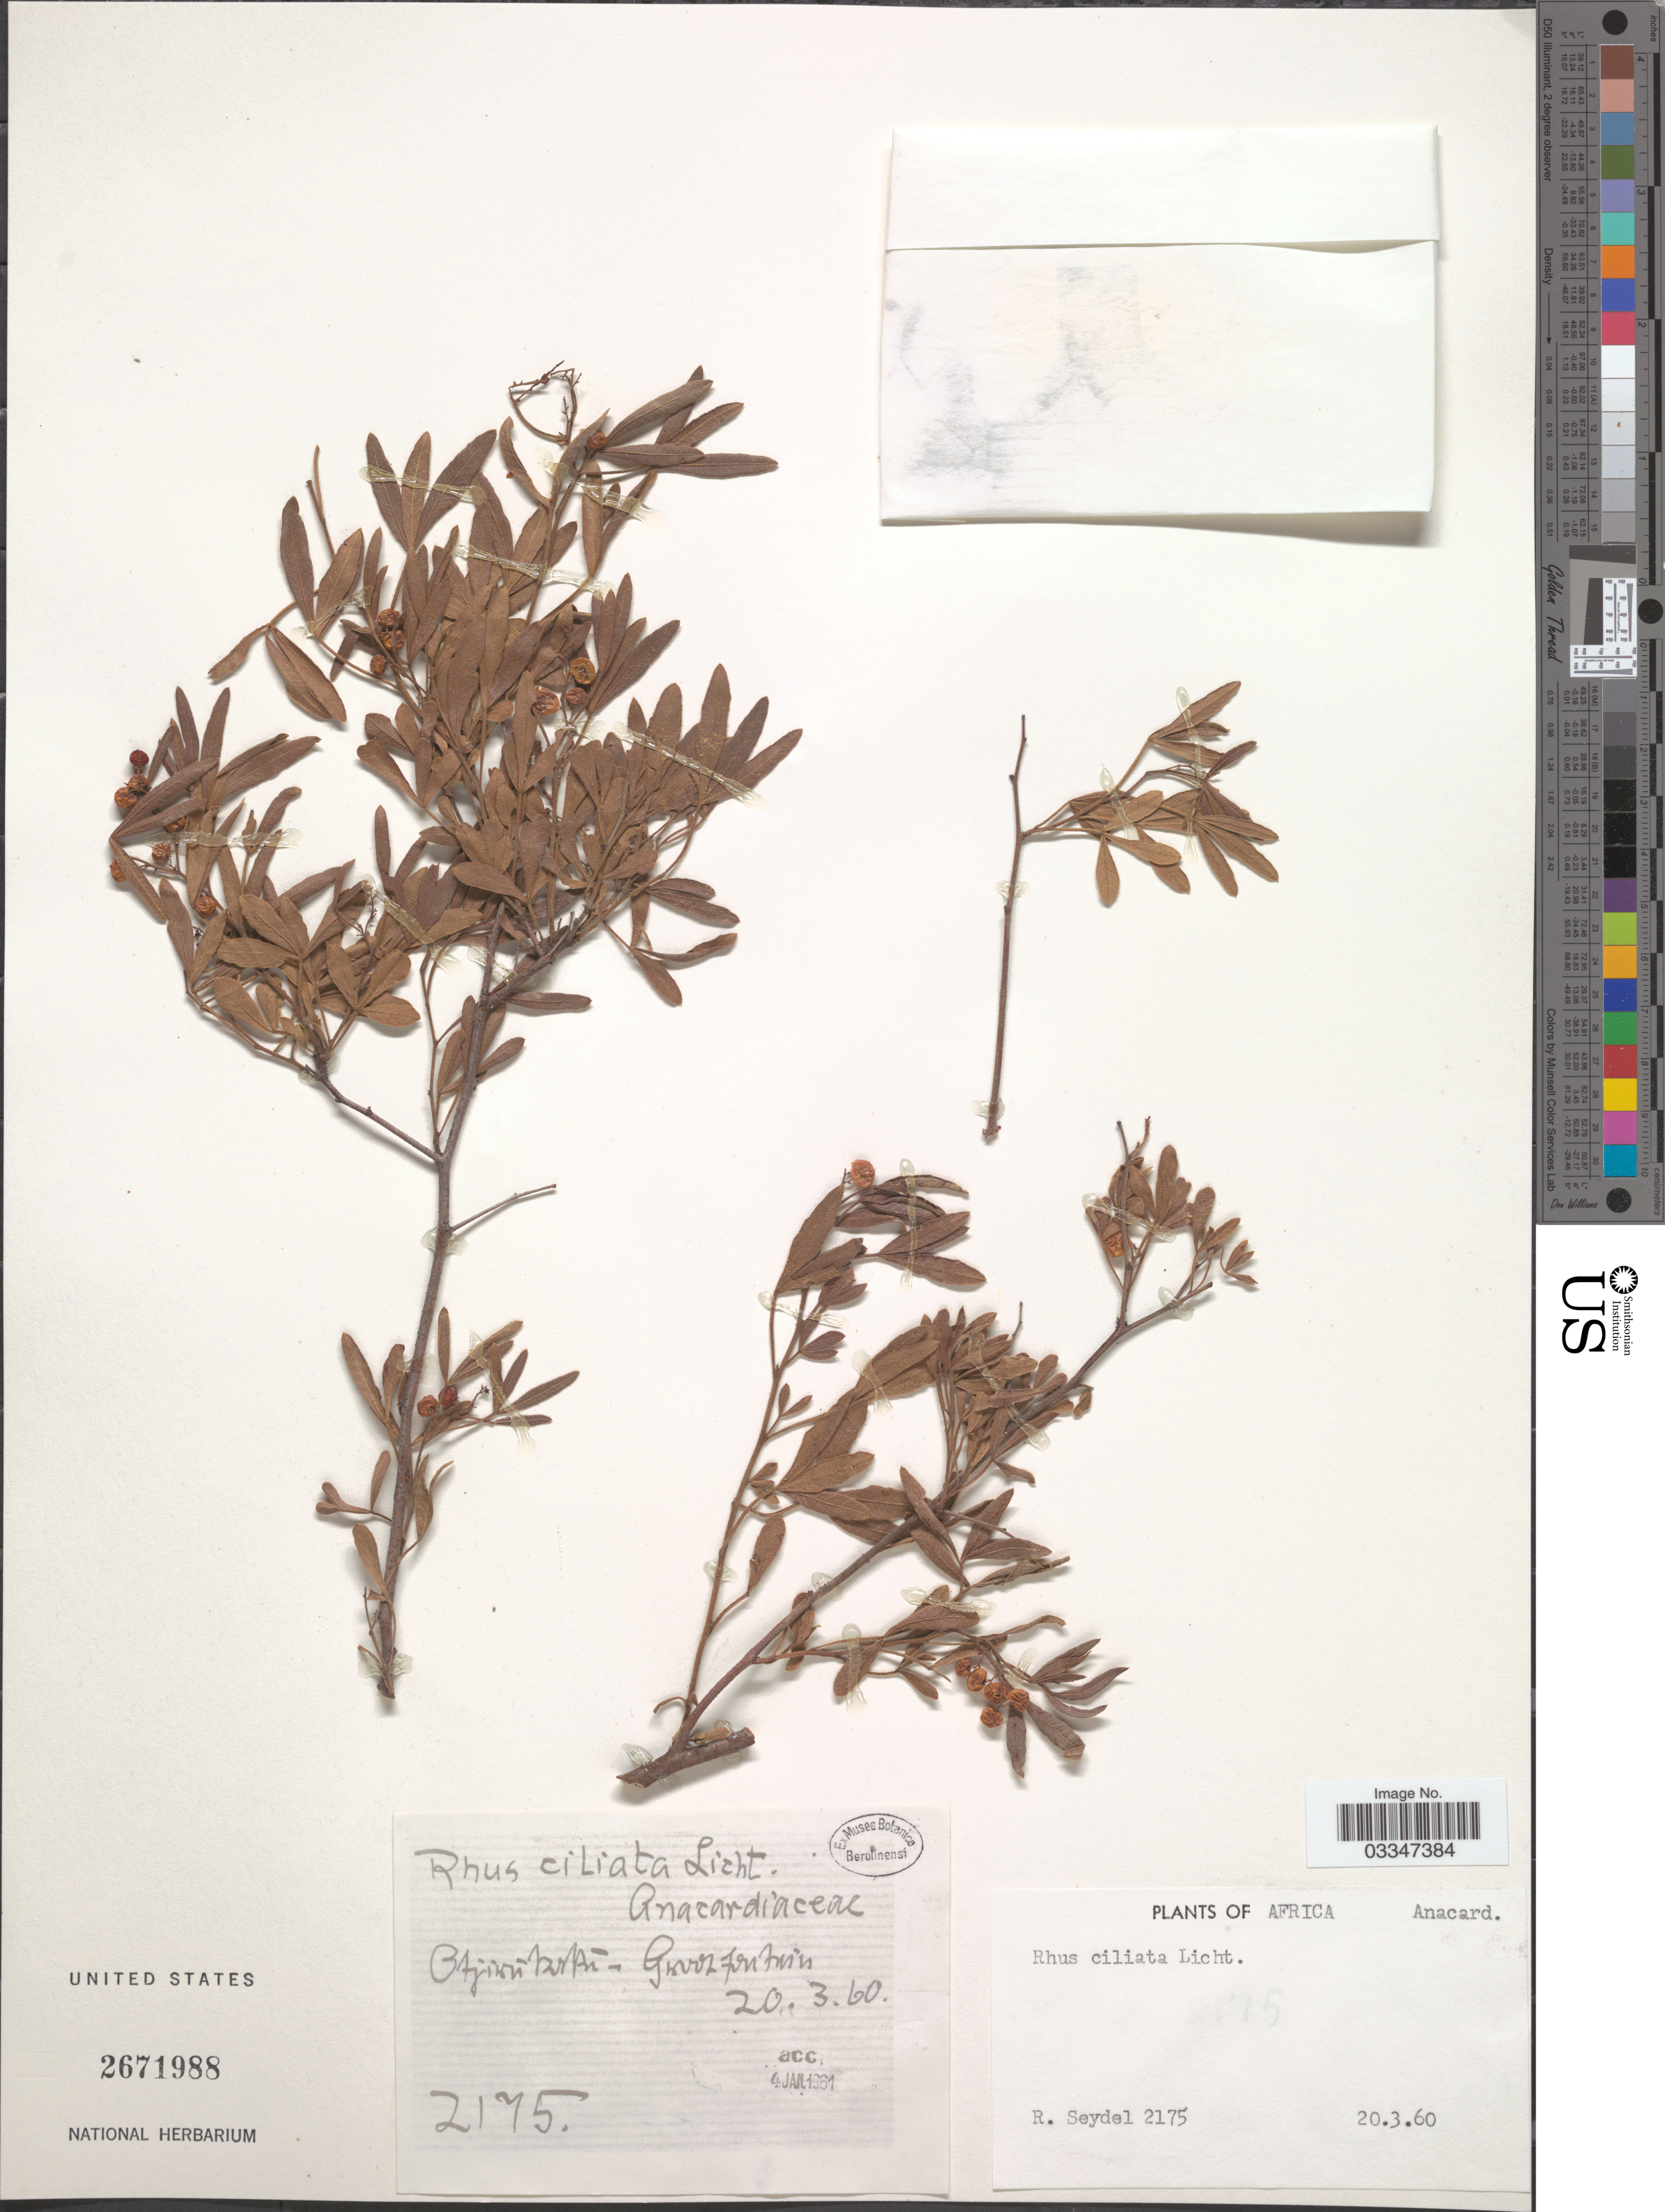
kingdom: Plantae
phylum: Tracheophyta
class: Magnoliopsida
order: Sapindales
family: Anacardiaceae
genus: Rhus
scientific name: Rhus ciliolata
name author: Turcz.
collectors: R. Seydel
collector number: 2175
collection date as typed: Transcribed d/m/y: 20/3/60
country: Namibia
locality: Africa. Otjirukaku - Grootfontein.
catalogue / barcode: US 2671988